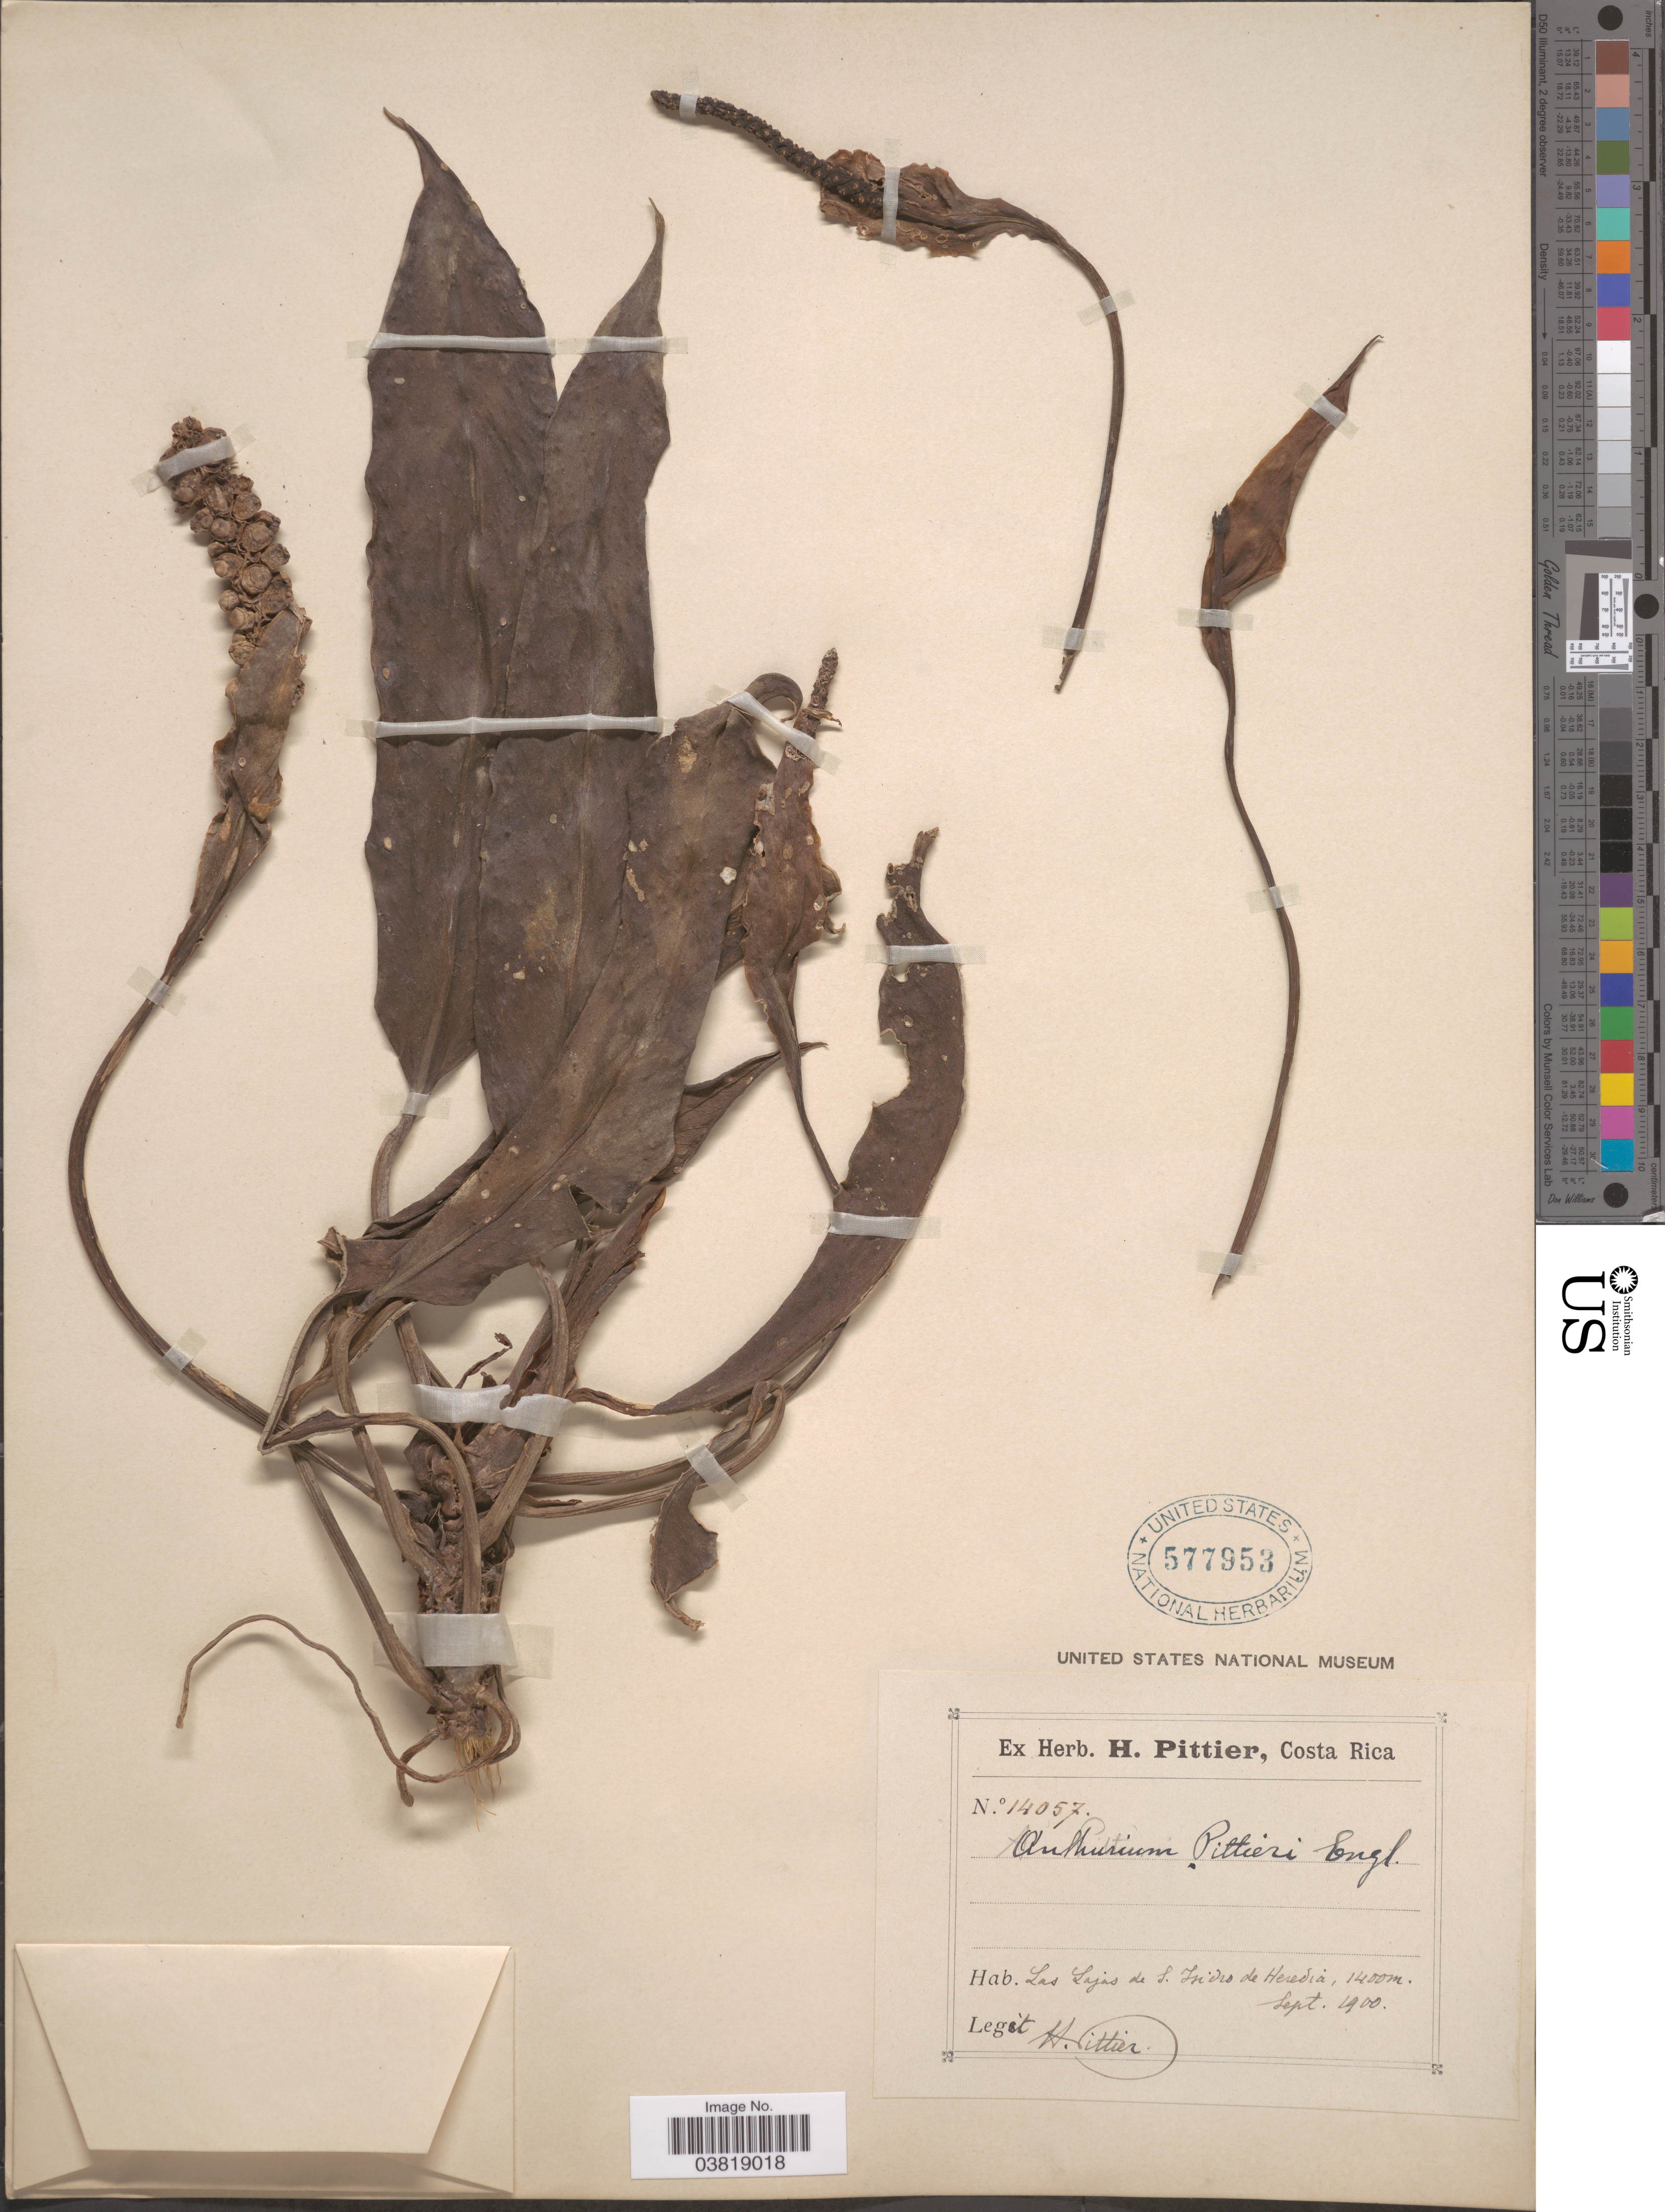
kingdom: Plantae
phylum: Tracheophyta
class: Liliopsida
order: Alismatales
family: Araceae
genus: Anthurium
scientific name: Anthurium pittieri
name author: Engl.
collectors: H. F. Pittier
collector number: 14057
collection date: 1900-09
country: Costa Rica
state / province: Heredia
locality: Las Lajas de S. Isidro de Heredia.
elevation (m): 1400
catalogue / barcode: US 577953